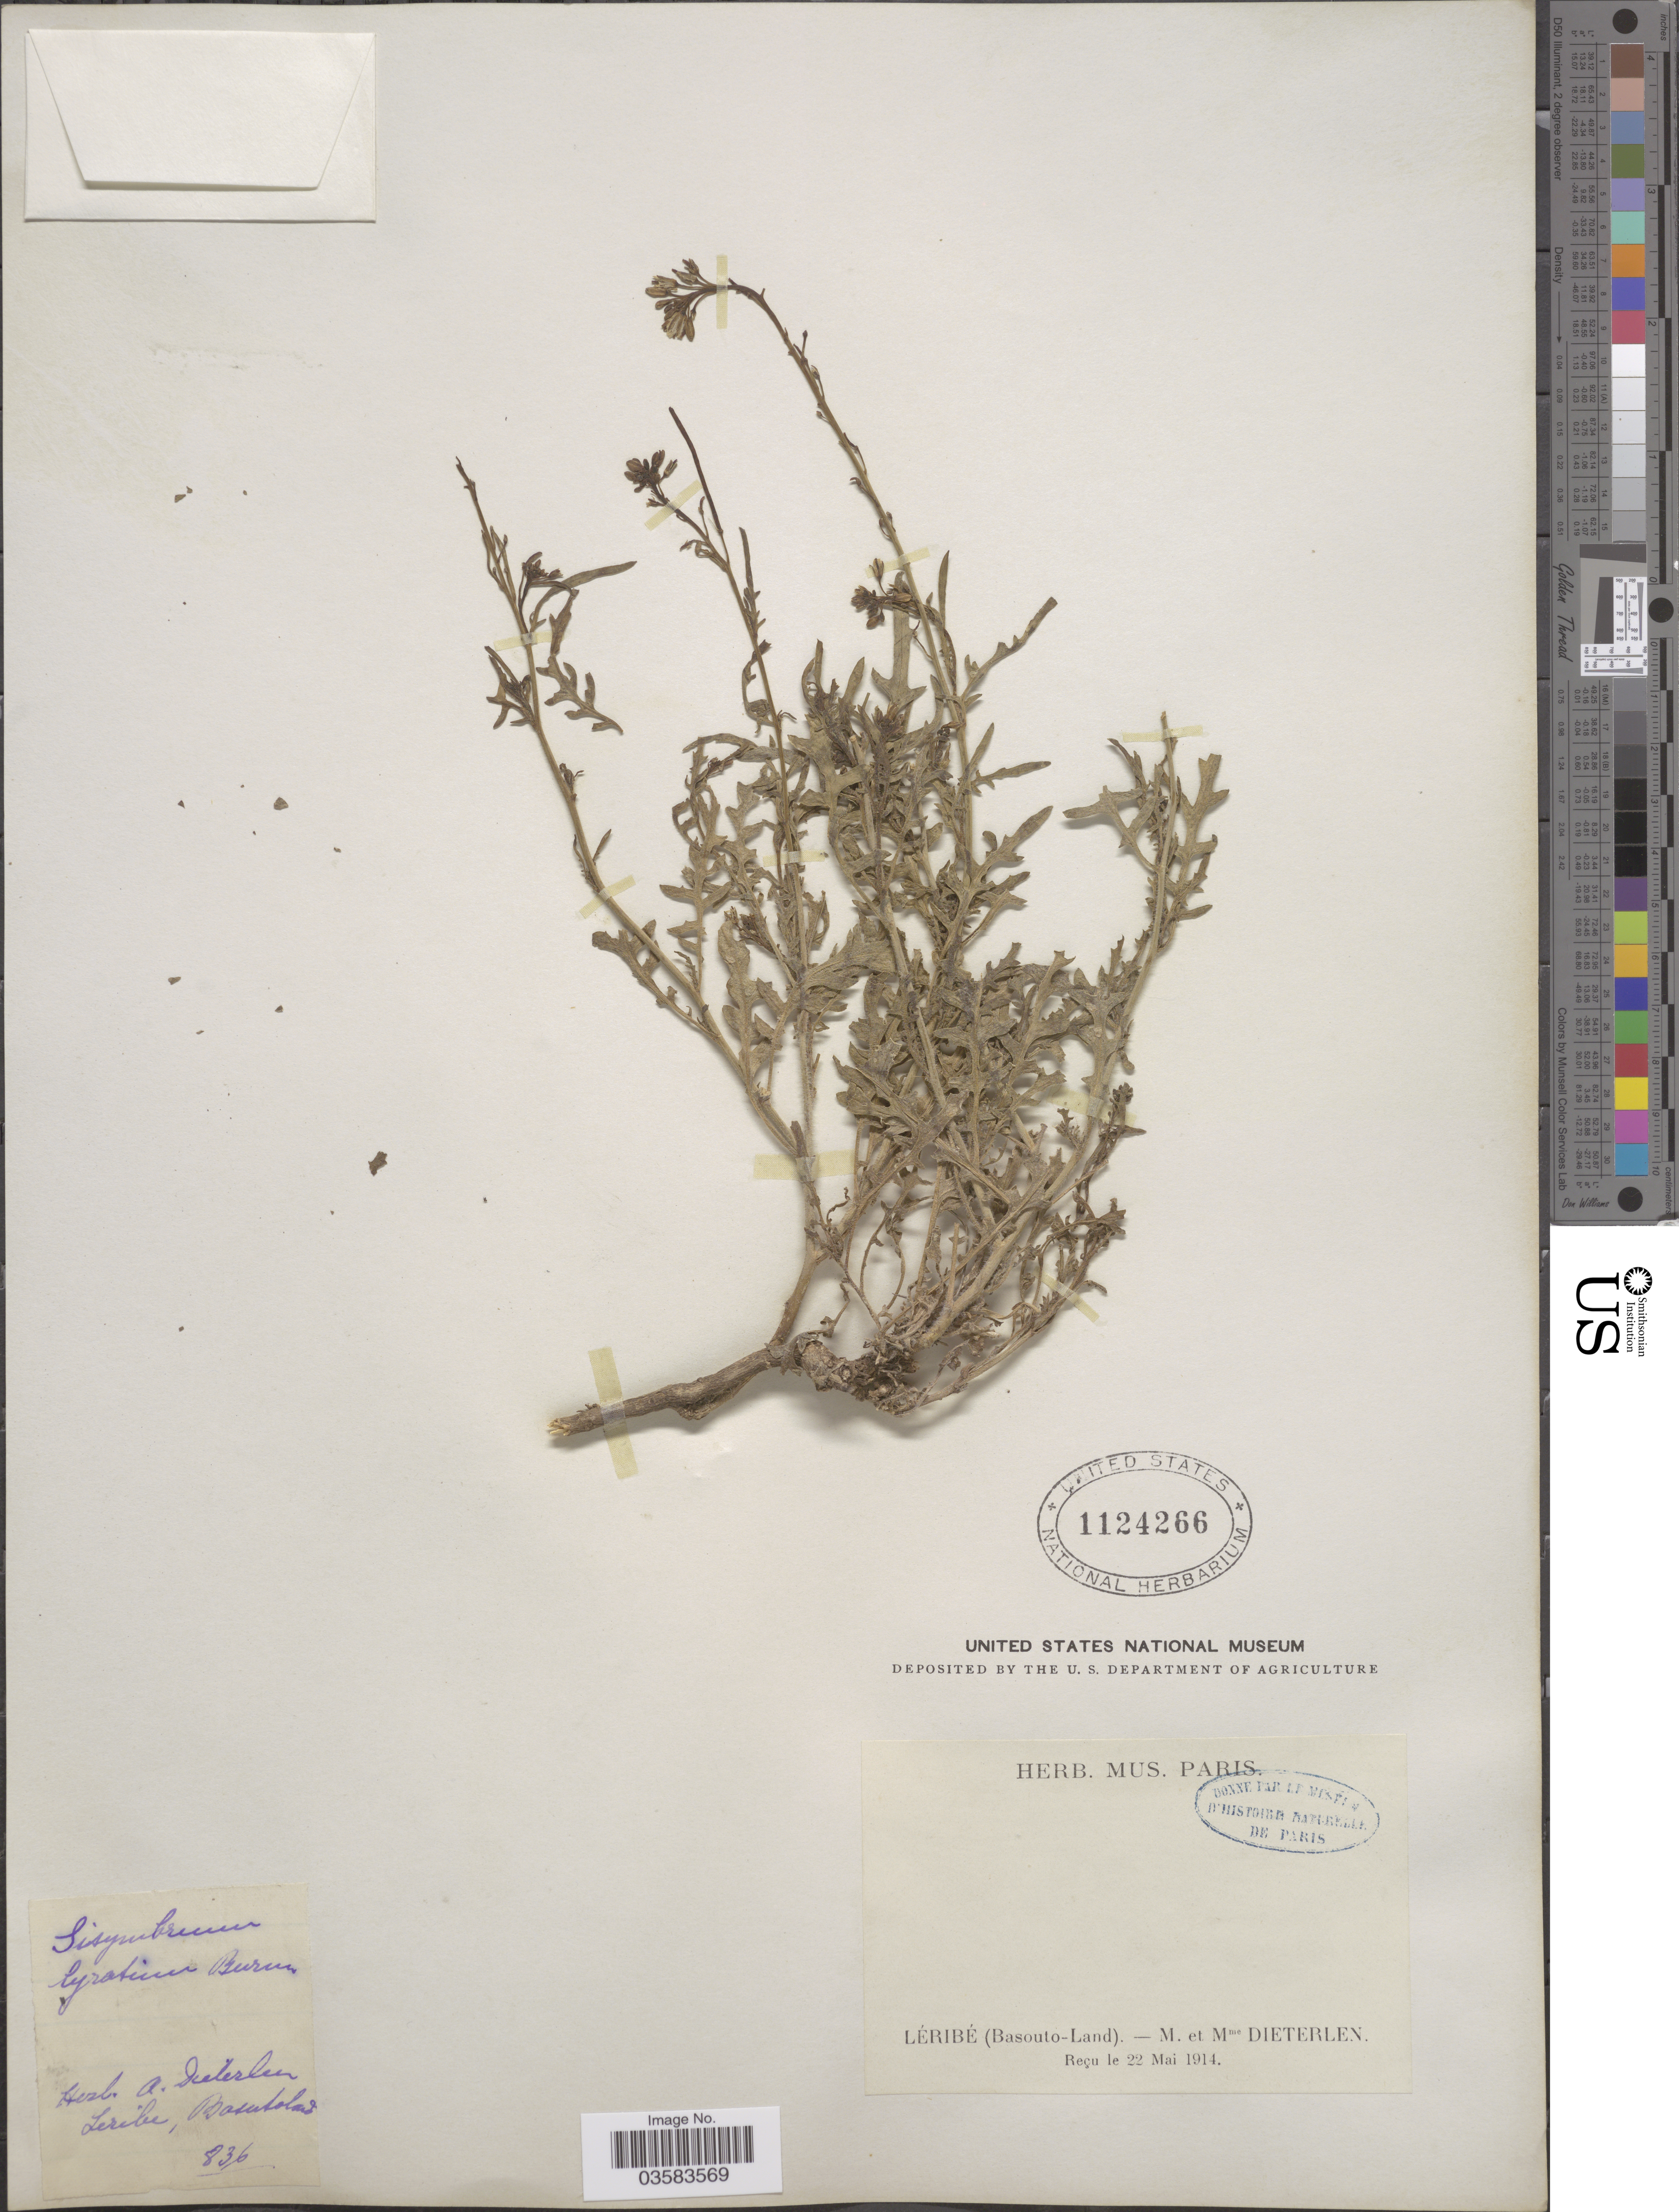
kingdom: Plantae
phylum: Tracheophyta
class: Magnoliopsida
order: Brassicales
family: Brassicaceae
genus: Sisymbrium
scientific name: Sisymbrium lyratum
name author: Burm. f.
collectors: -. Dieterlen & Mme. Dieterlen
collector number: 836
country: Lesotho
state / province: Leribe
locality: (Basouto-Land).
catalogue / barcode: US 1124266